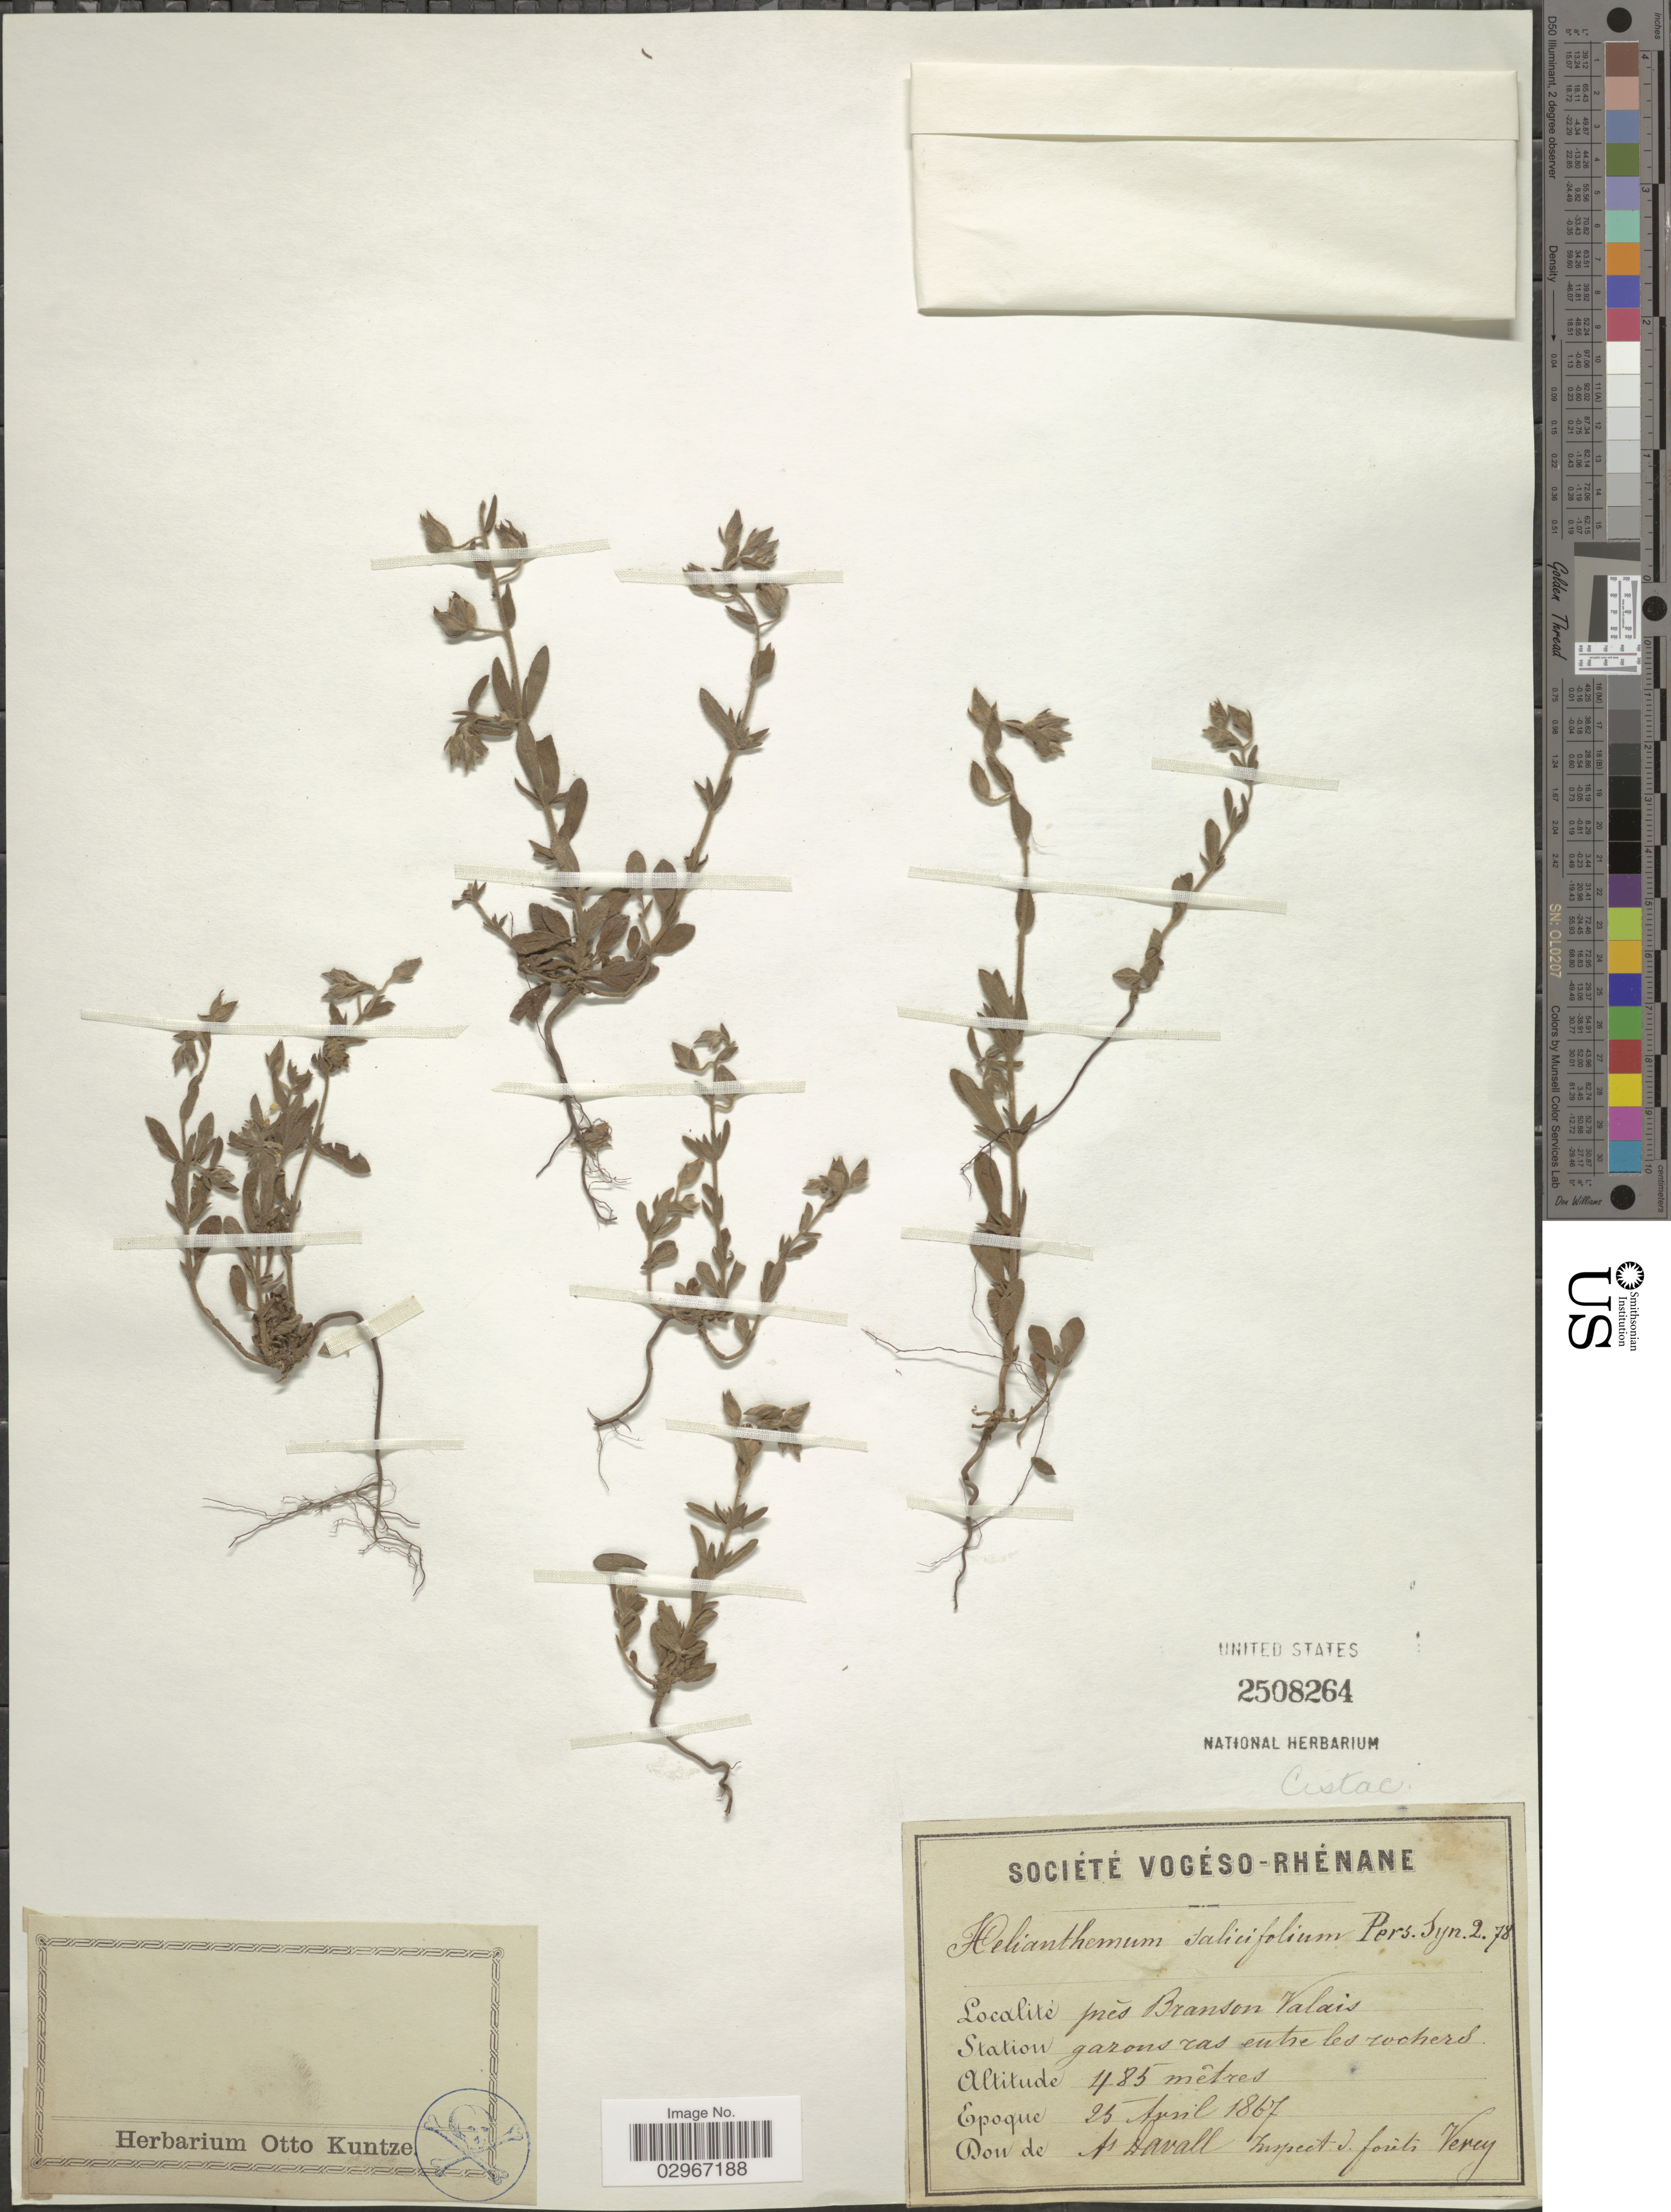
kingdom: Plantae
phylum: Tracheophyta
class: Magnoliopsida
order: Malvales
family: Cistaceae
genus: Helianthemum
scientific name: Helianthemum salicifolium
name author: (L.) Mill.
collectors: A. Davall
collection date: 1867-04-25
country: Switzerland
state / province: Valais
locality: Près Branson Valais.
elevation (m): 485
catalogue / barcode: US 2508264